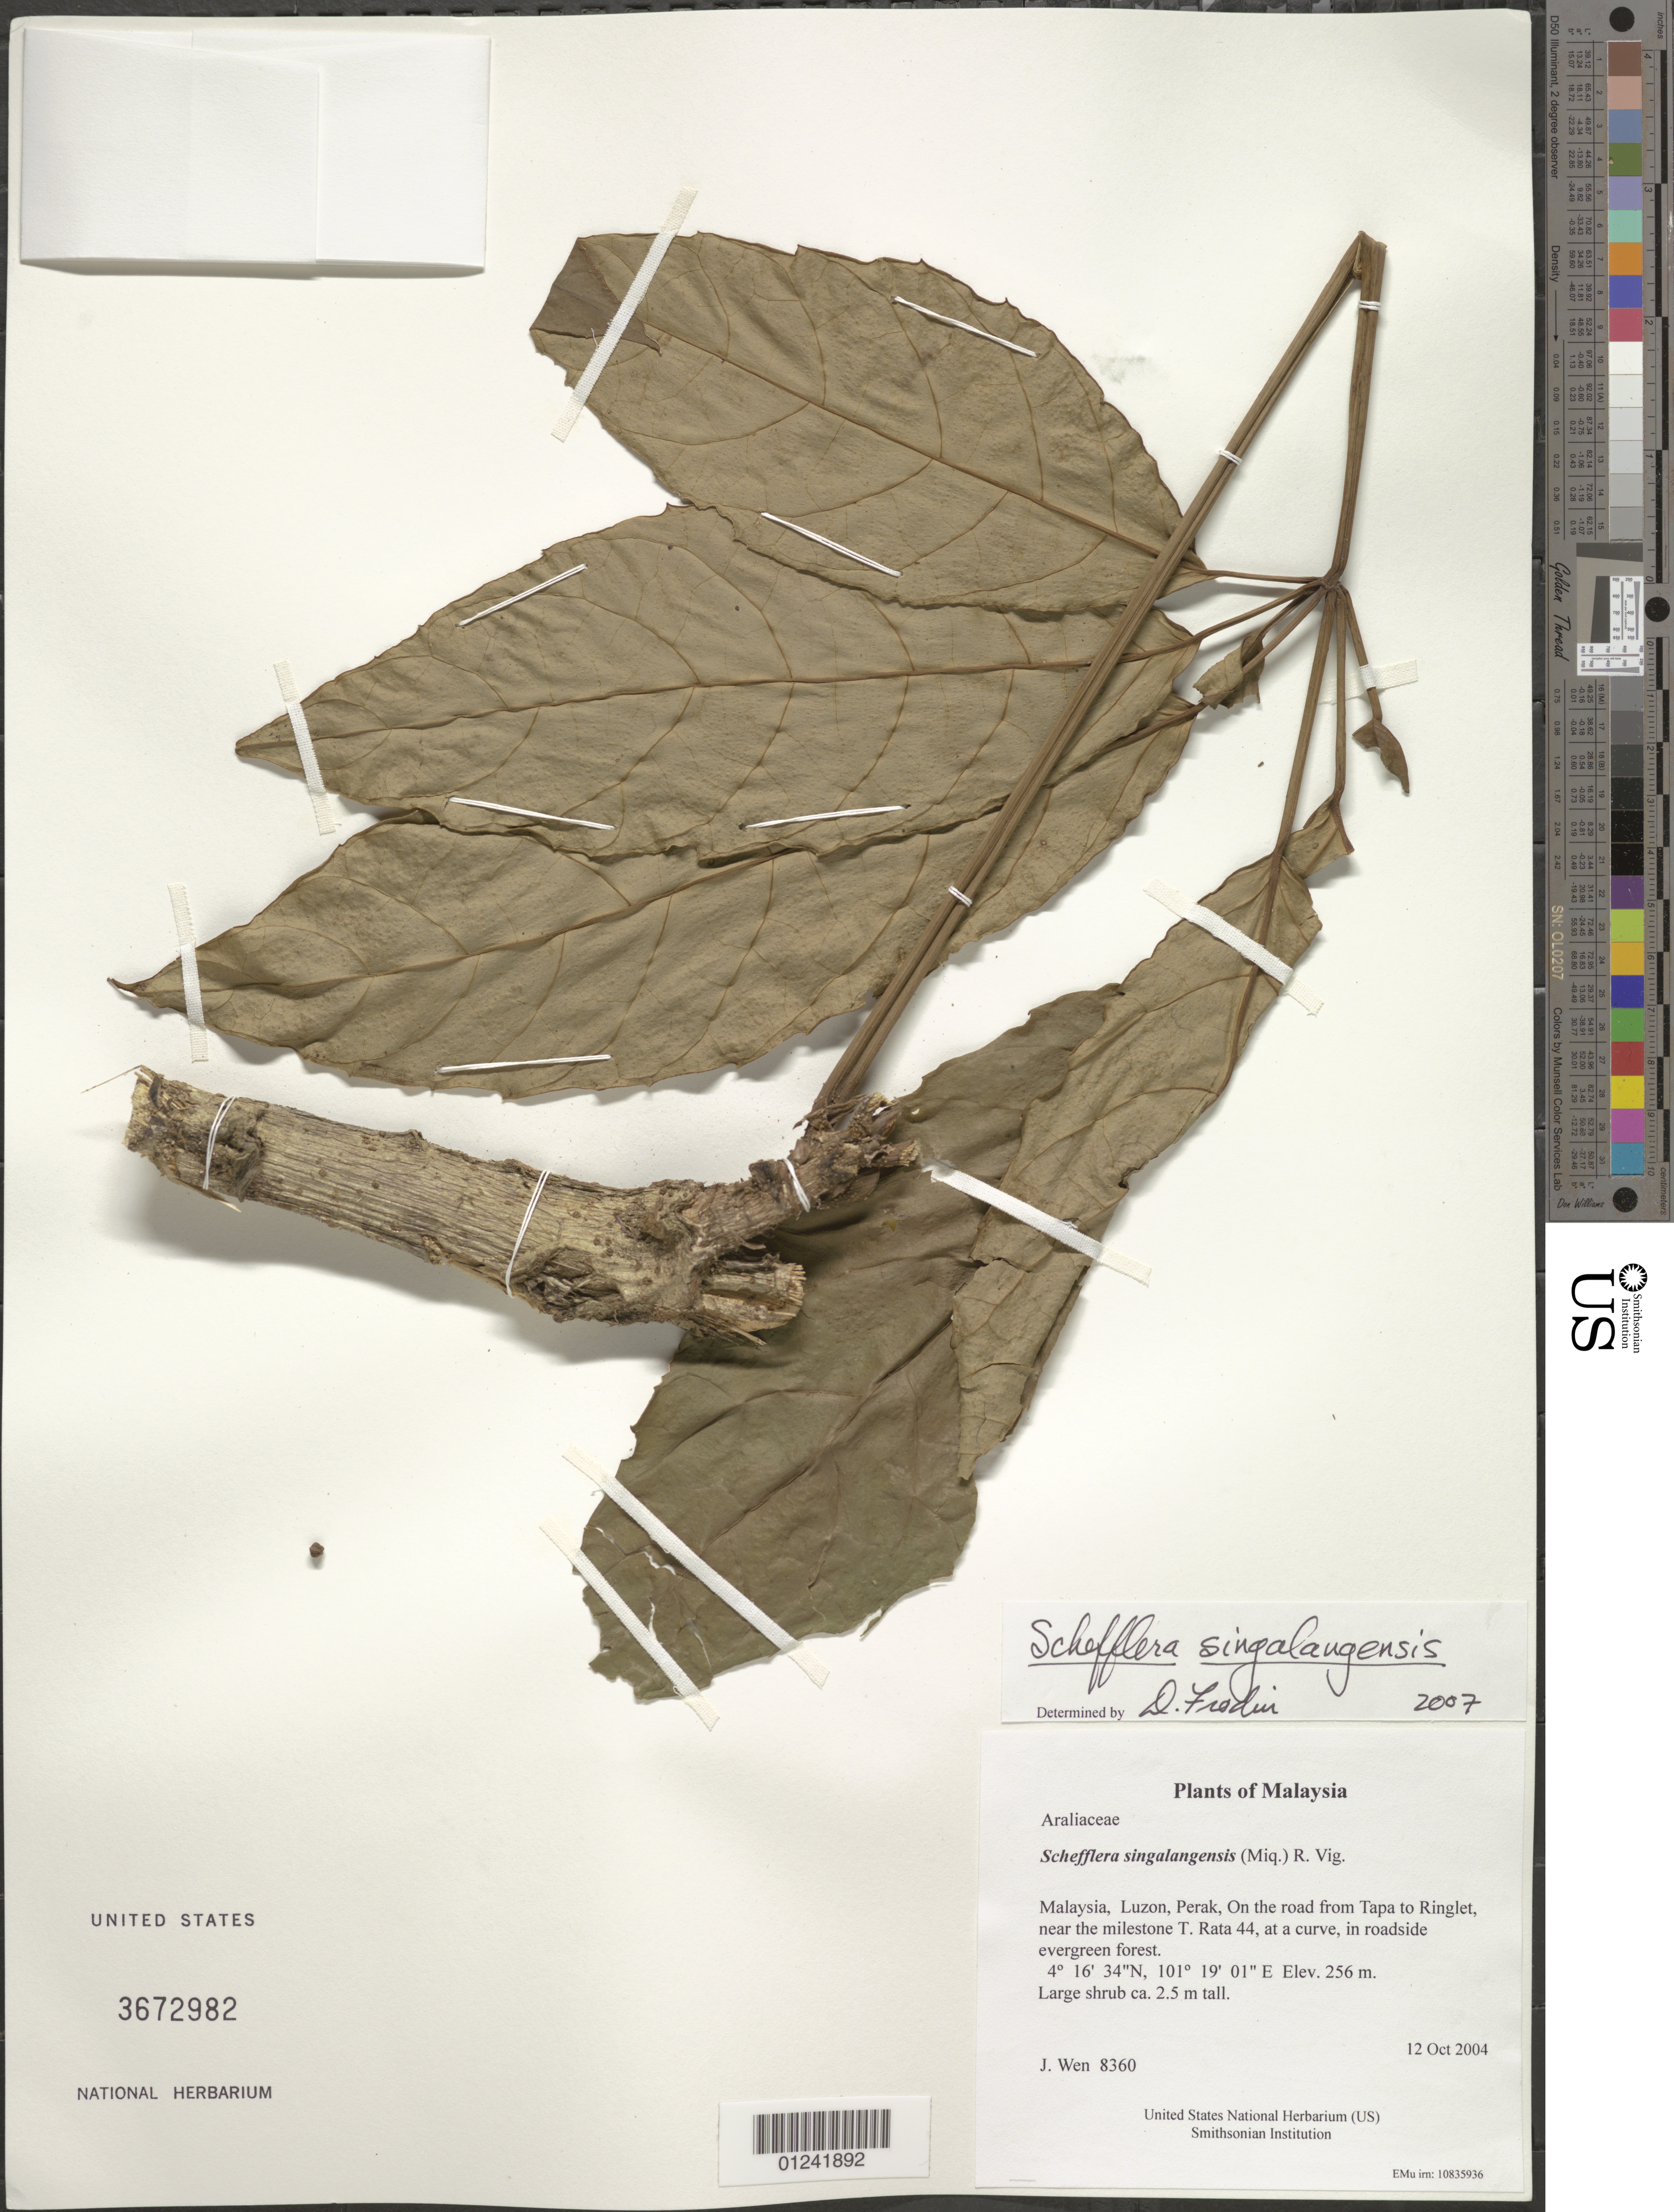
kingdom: Plantae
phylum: Tracheophyta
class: Magnoliopsida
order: Apiales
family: Araliaceae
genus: Schefflera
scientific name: Schefflera singalangensis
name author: (Miq.) R. Vig.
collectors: J. Wen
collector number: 8360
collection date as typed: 12 Oct 2004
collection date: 2004-10-12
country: Malaysia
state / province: Perak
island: Luzon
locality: On the road from Tapa to Ringlet, near the milestone T. Rata 44, at a curve, in roadside evergreen forest.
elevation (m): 256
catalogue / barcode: US 3672982